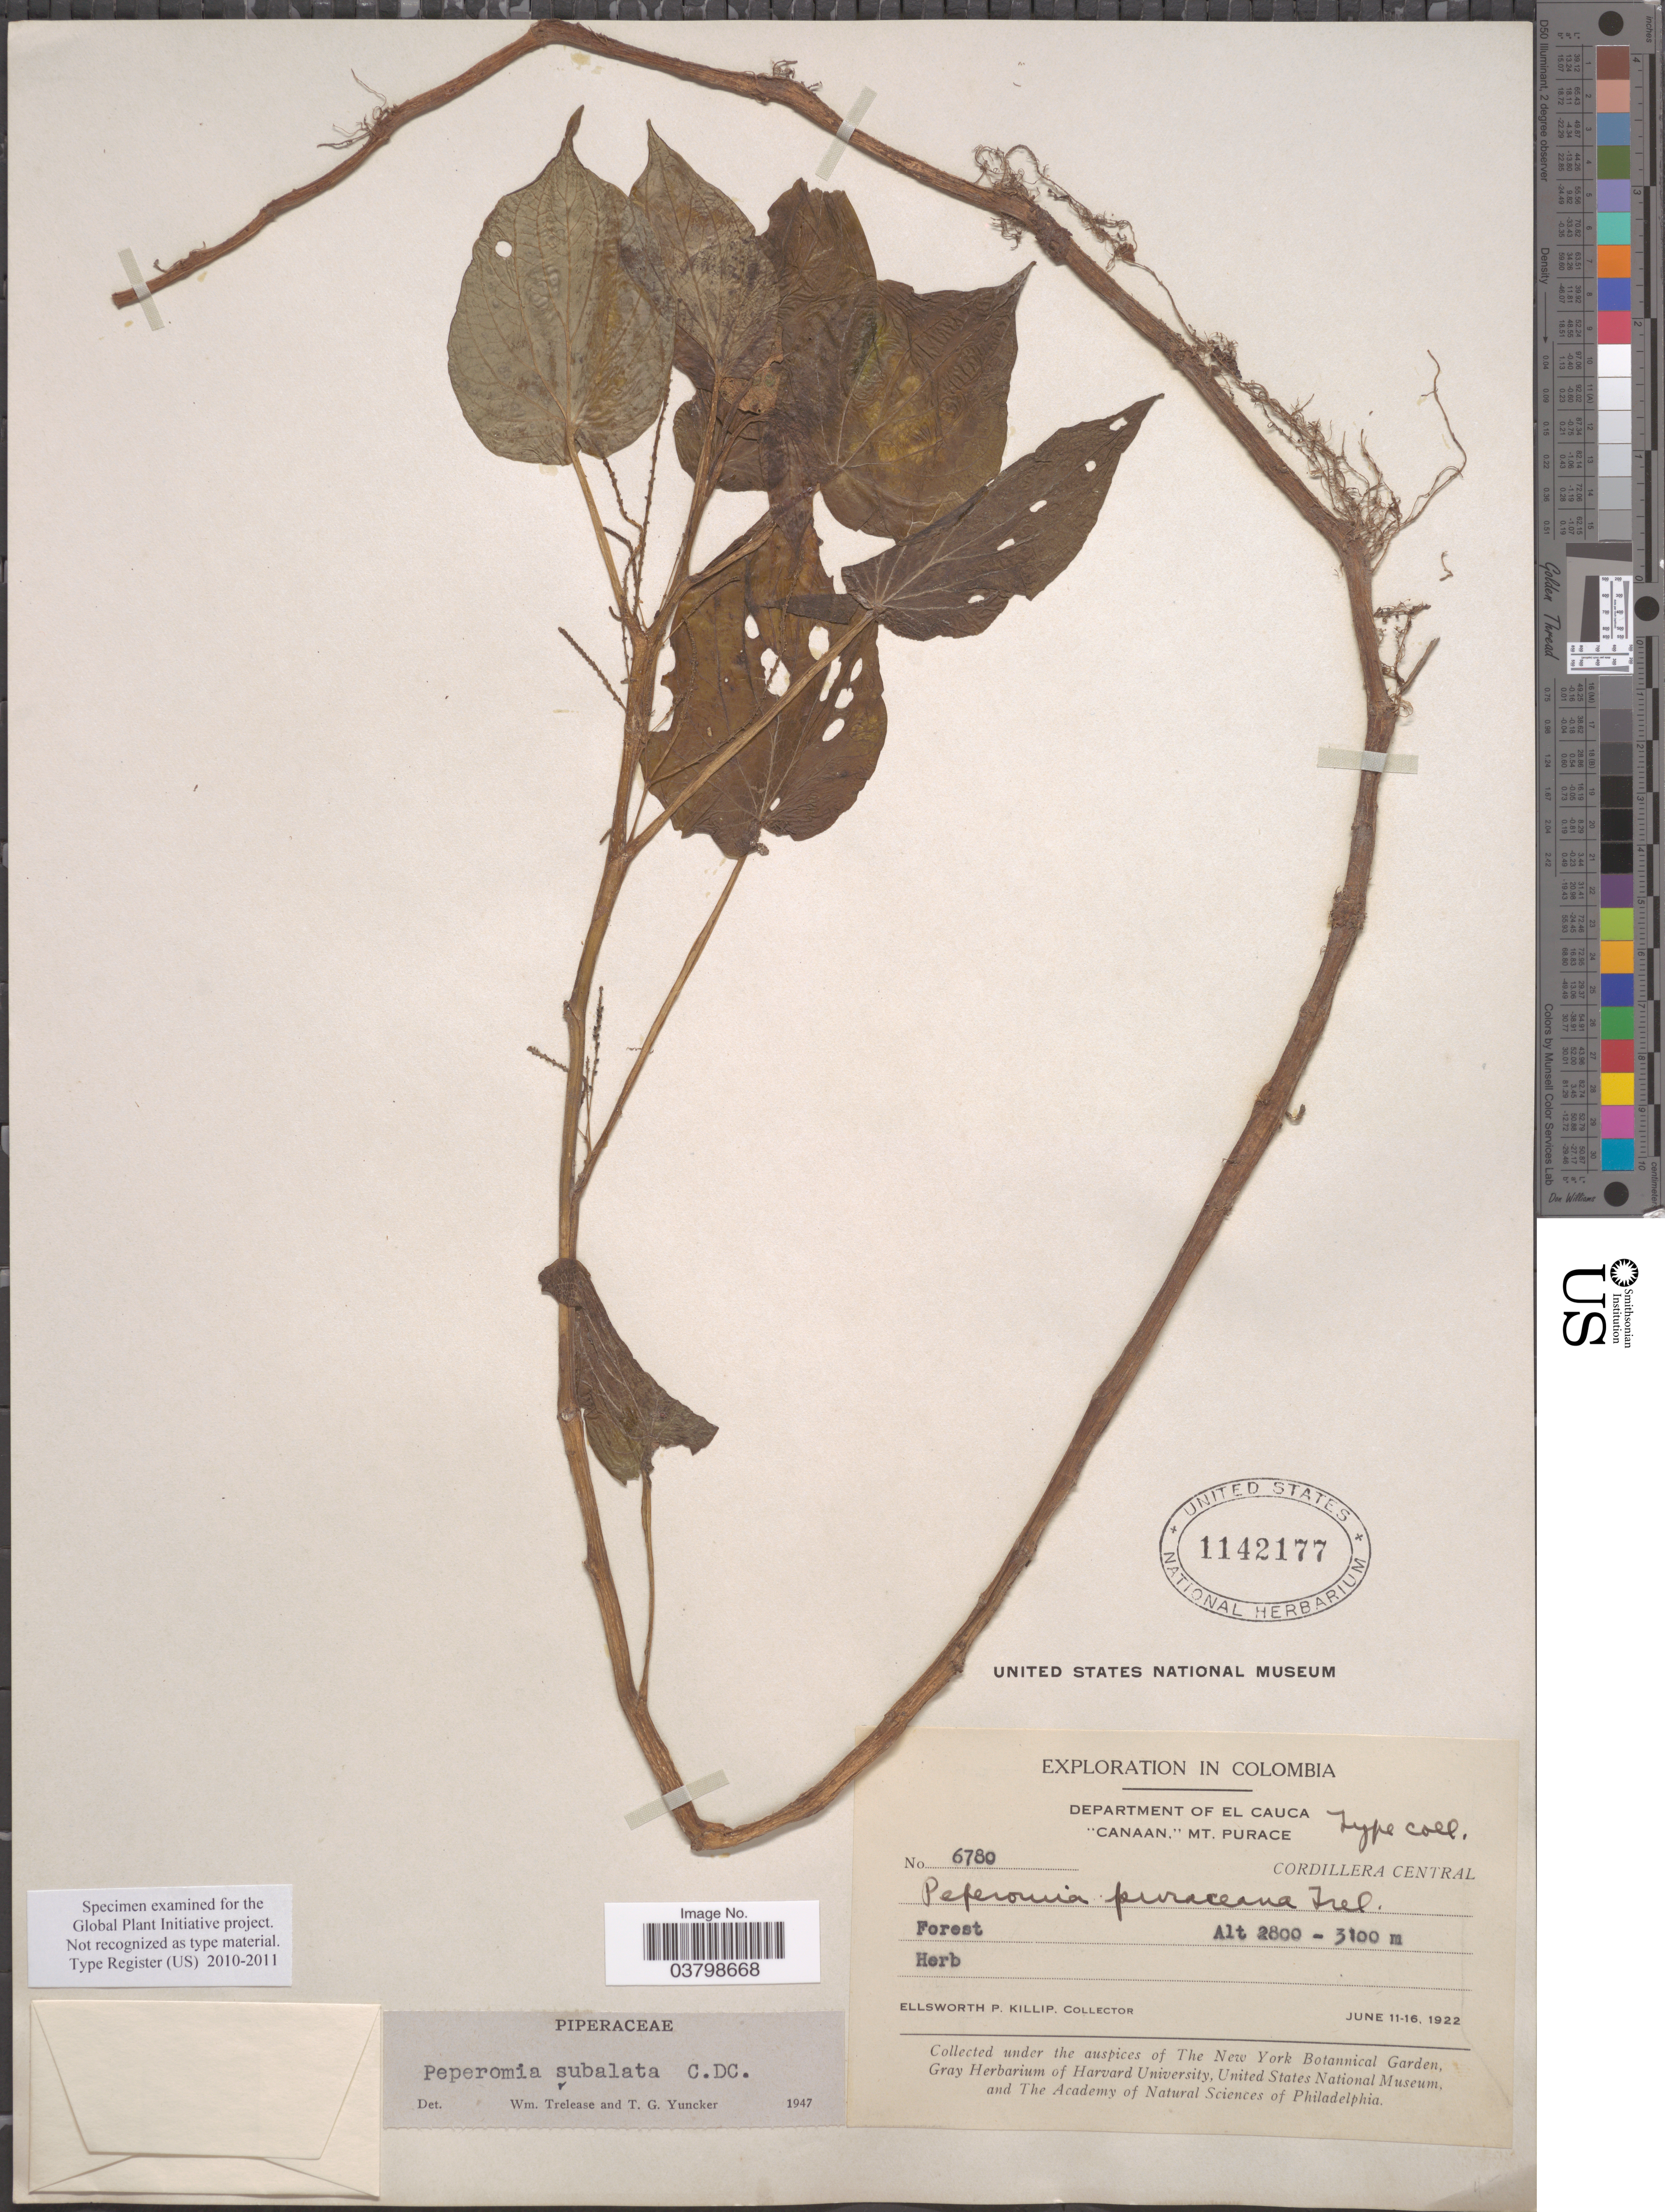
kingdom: Plantae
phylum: Tracheophyta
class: Magnoliopsida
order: Piperales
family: Piperaceae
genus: Peperomia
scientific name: Peperomia subalata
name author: C. DC.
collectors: E. P. Killip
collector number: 6780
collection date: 1922-06-11/1922-06-16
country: Colombia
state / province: Cauca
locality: Department of El Cauca. 'Canaan.' Mt. Purace. Cordillera Central.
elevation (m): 2800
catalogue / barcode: US 1142177